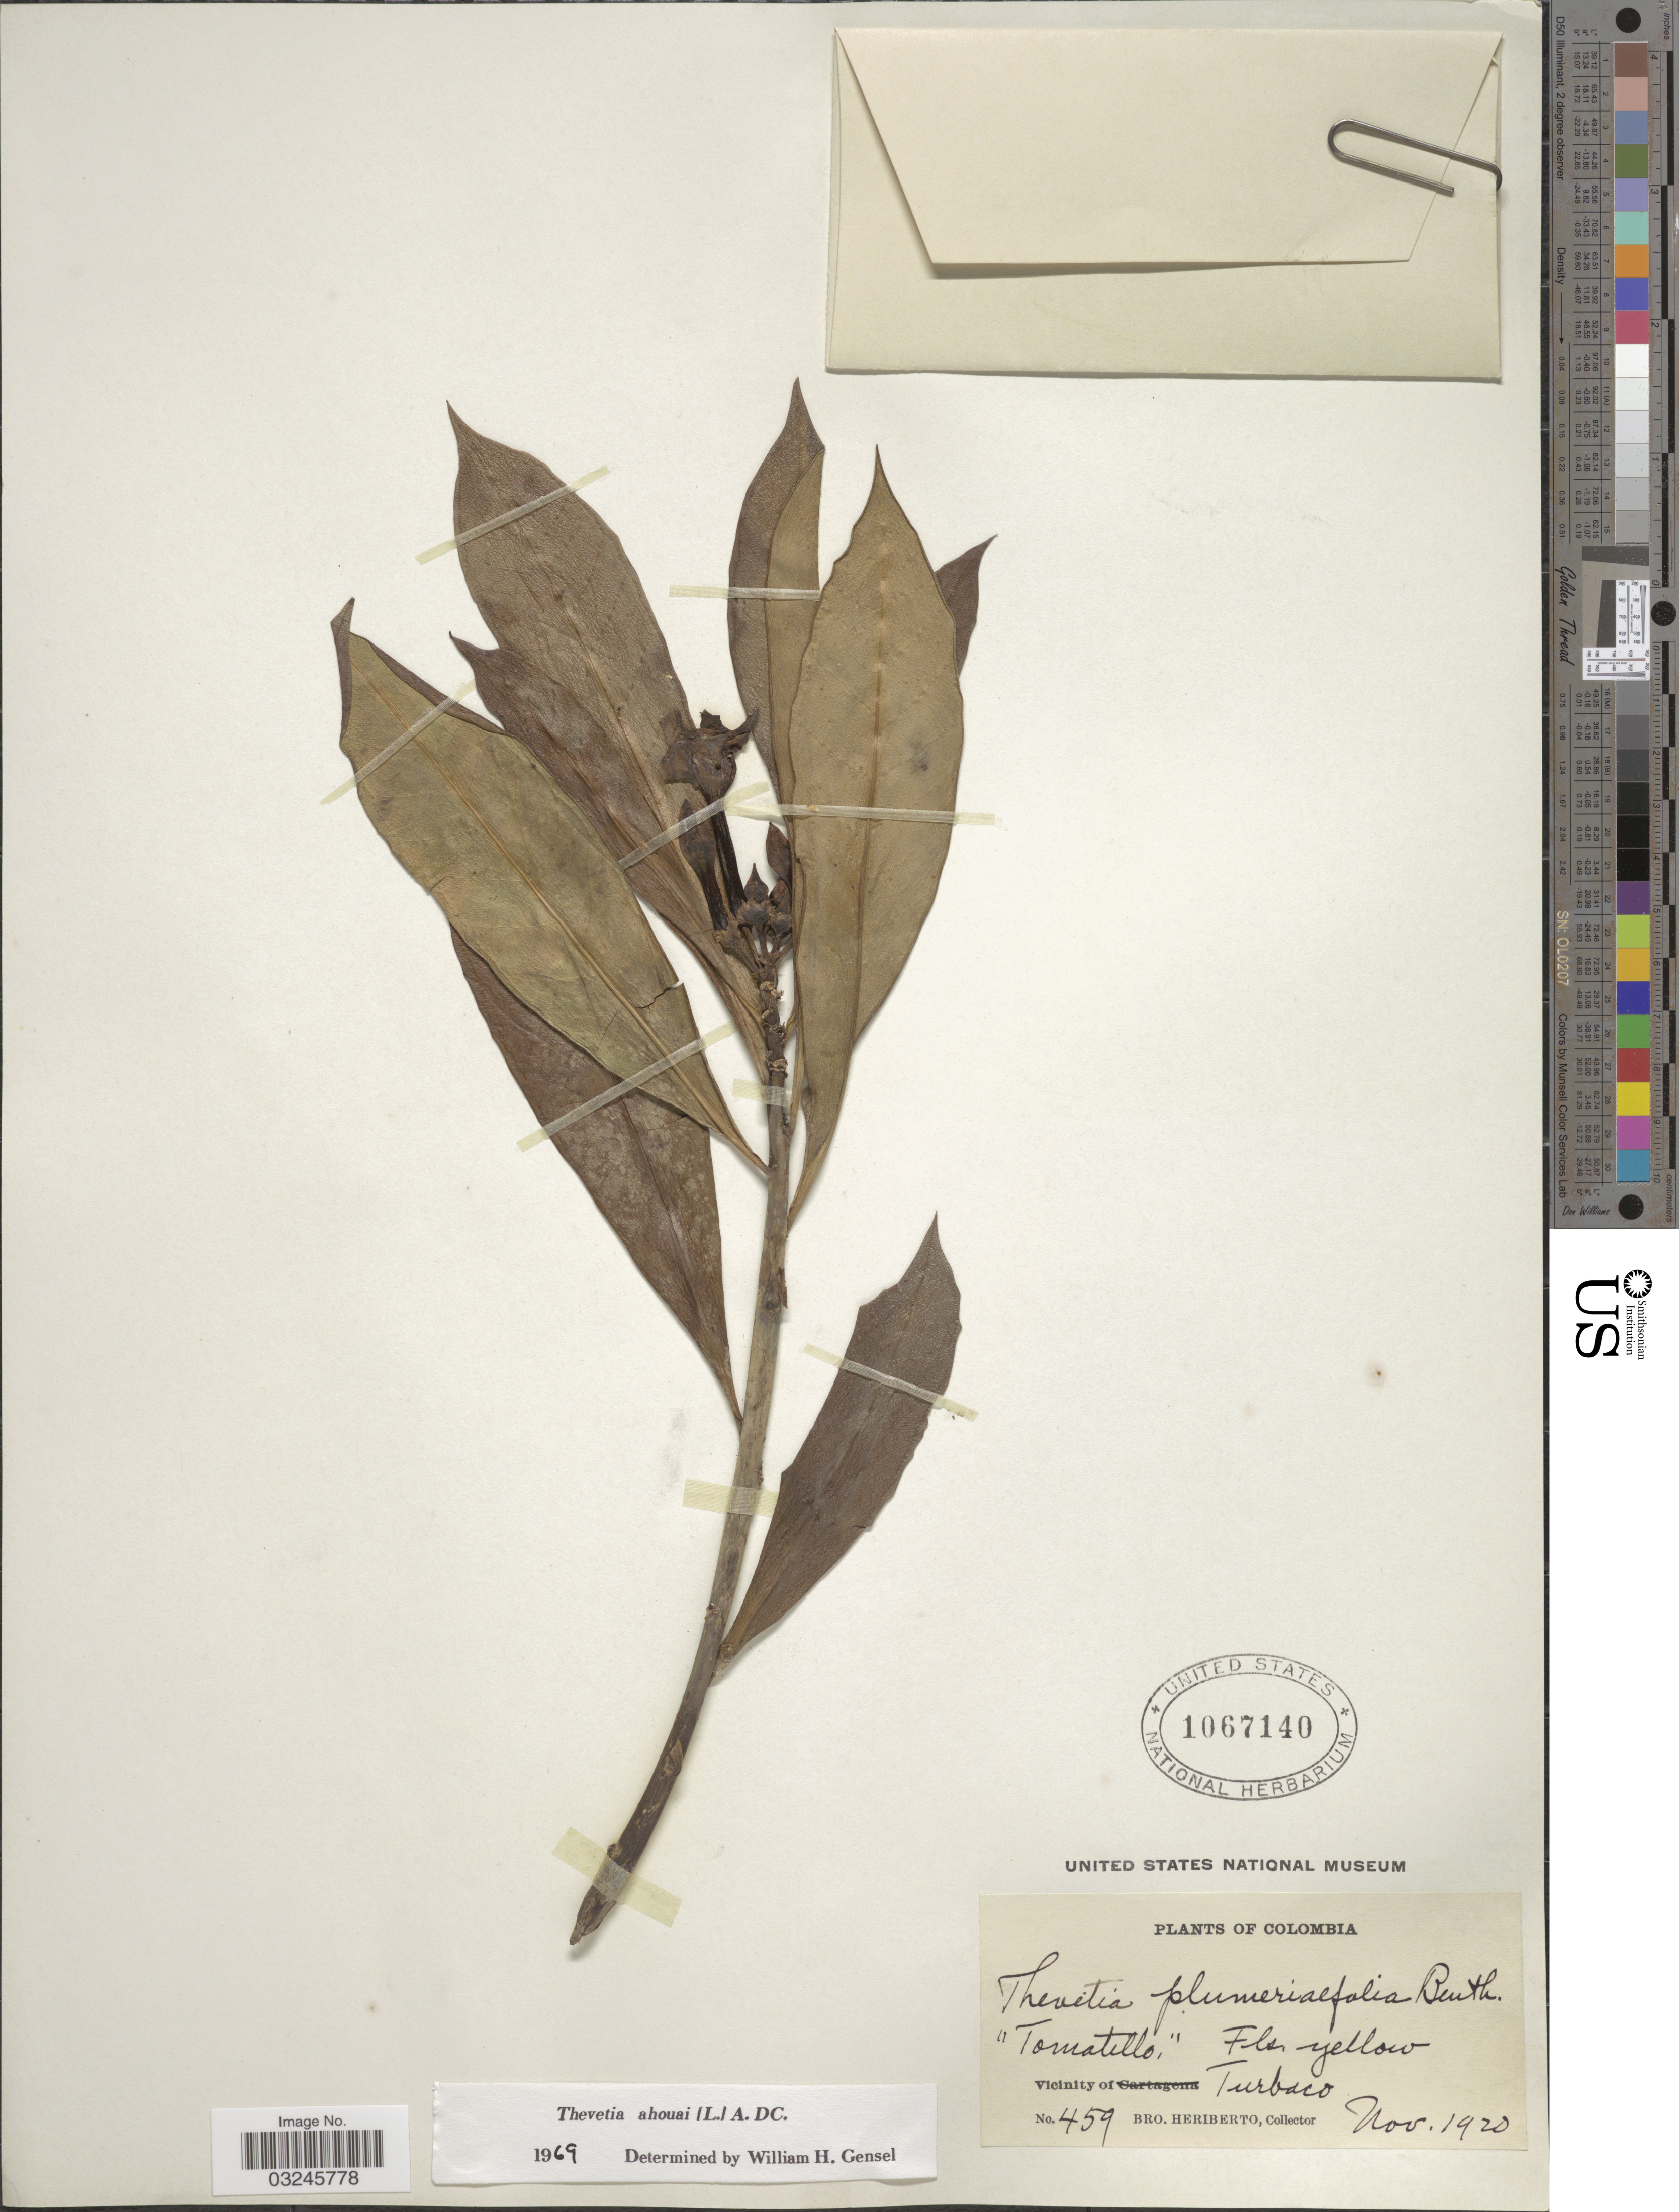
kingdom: Plantae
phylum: Tracheophyta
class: Magnoliopsida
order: Gentianales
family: Apocynaceae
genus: Thevetia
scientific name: Thevetia ahouai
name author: (L.) A. DC.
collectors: B. Heriberto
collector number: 459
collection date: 1920-11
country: Colombia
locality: Vicinity of Turbaco.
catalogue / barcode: US 1067140